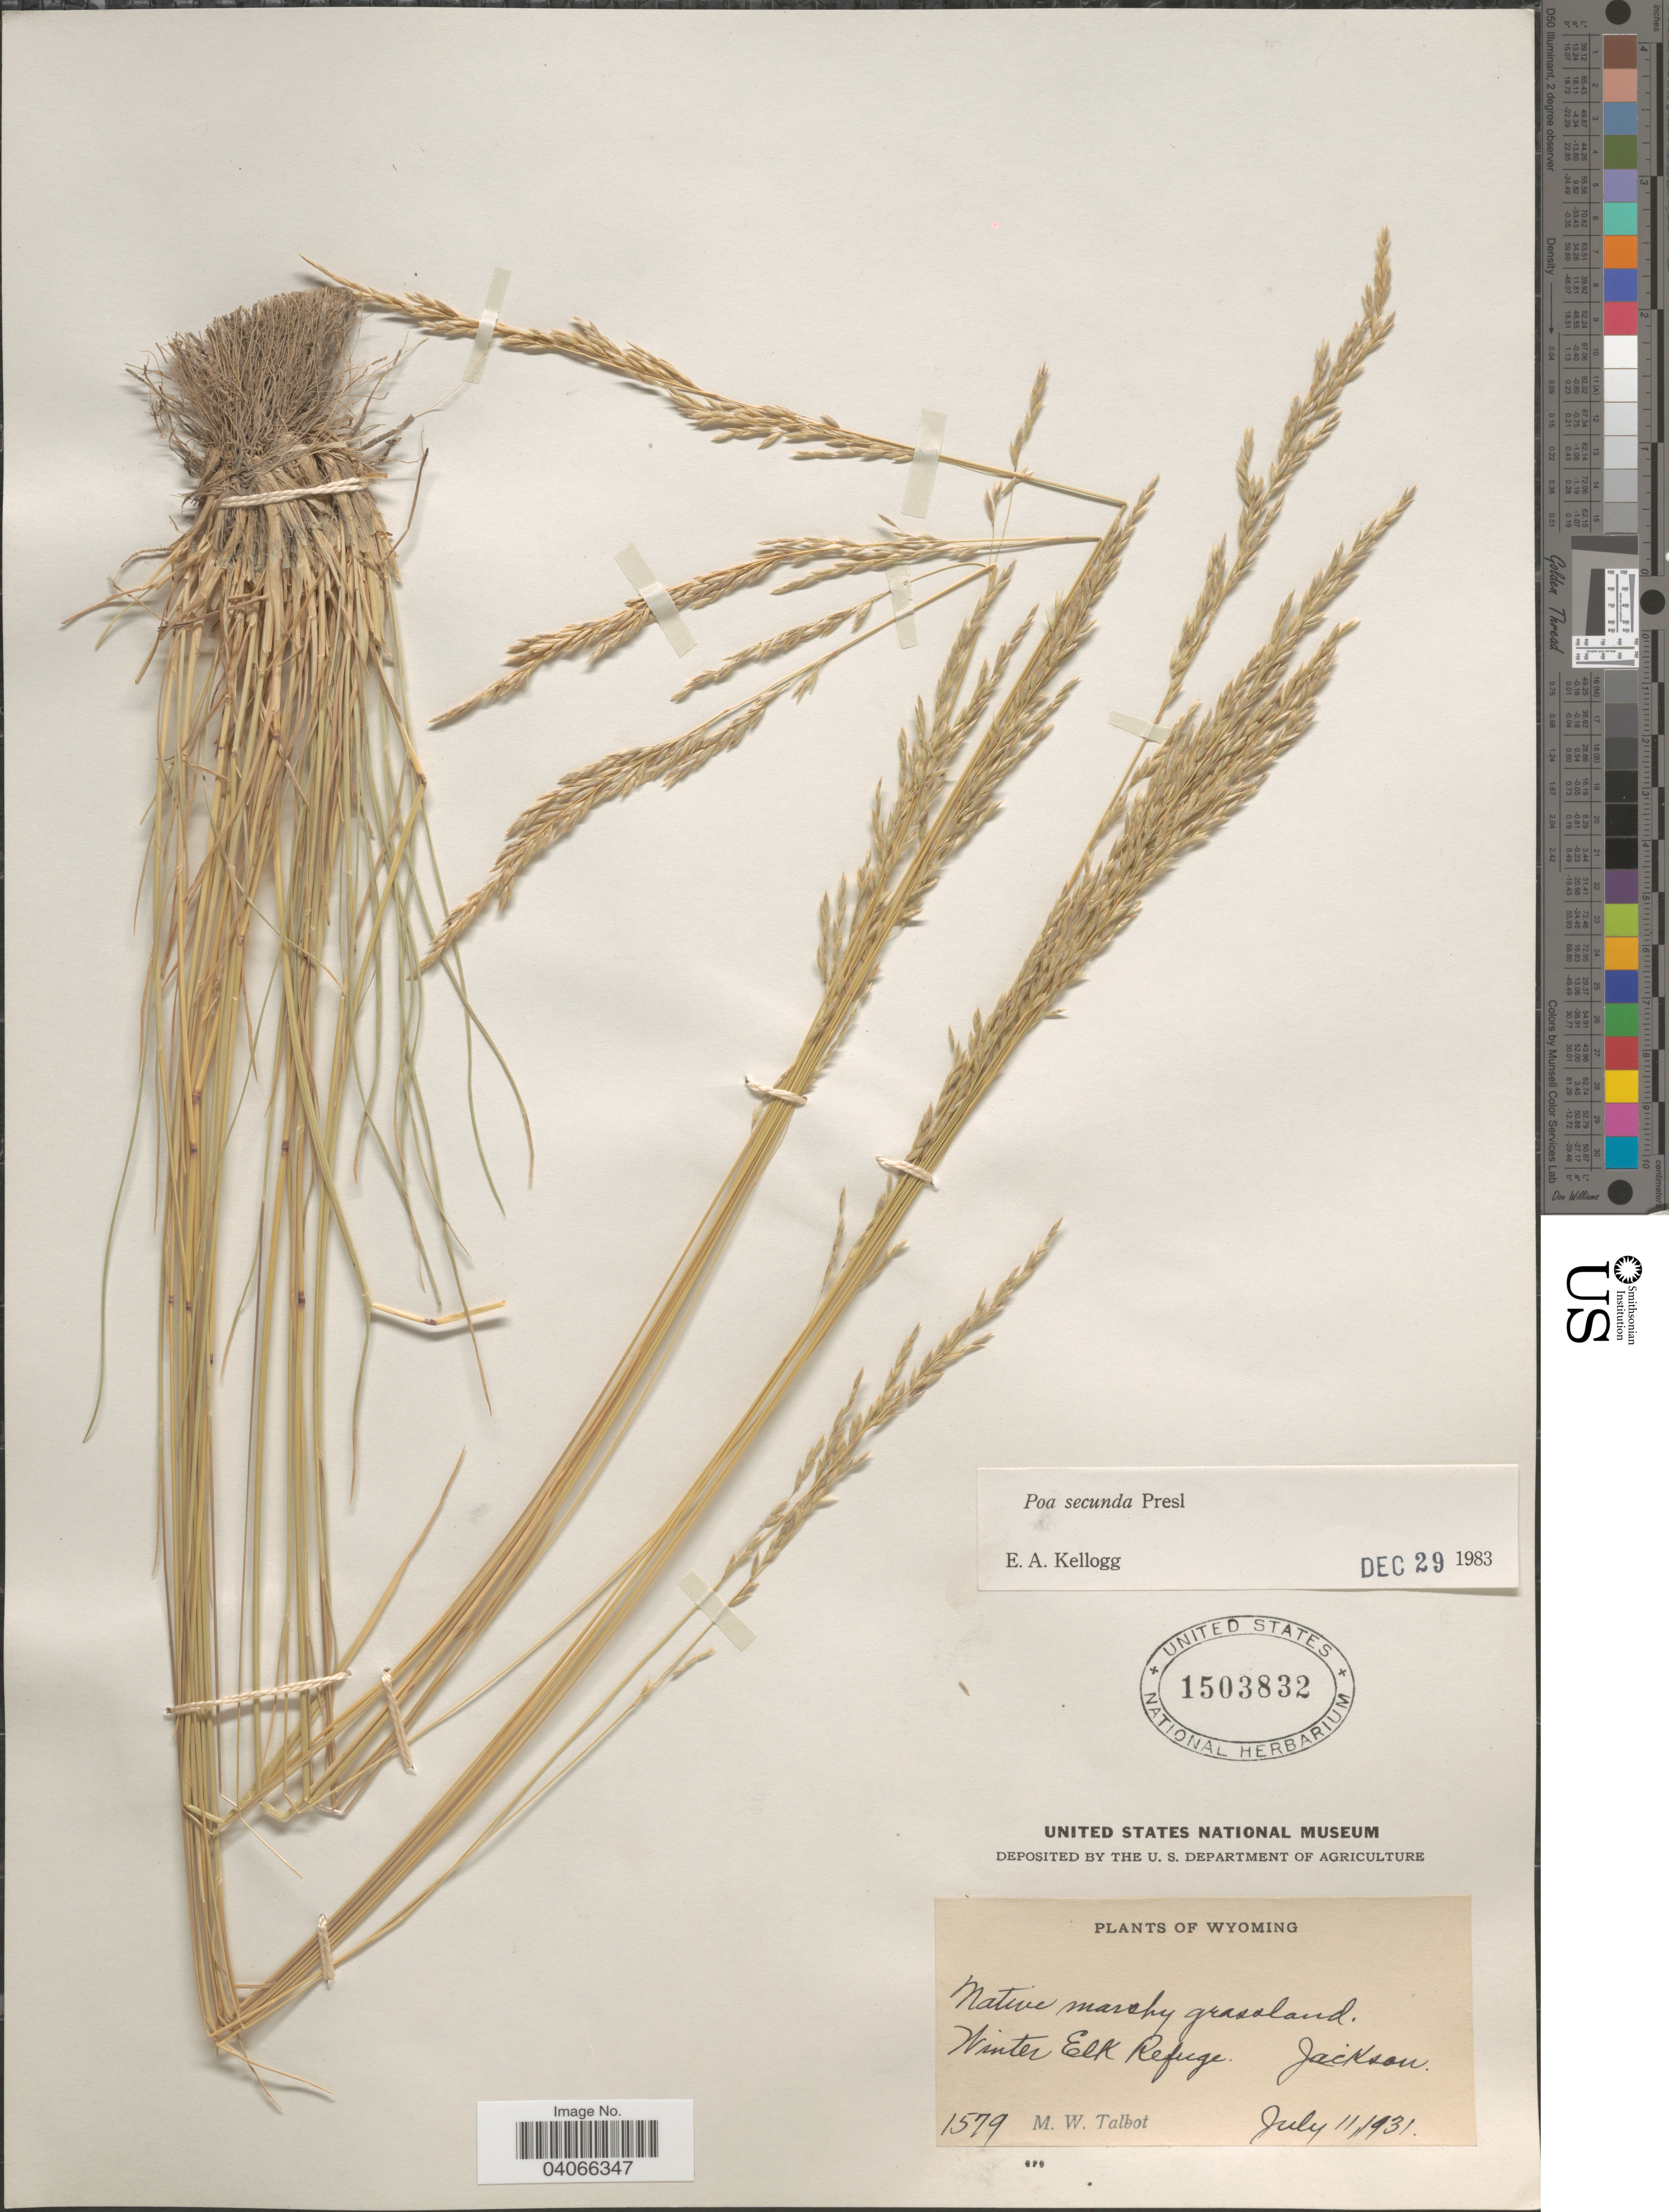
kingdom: Plantae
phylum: Tracheophyta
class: Liliopsida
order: Poales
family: Poaceae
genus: Poa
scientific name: Poa secunda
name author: J. Presl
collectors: M. Talbot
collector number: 1579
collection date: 1931-07-11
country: United States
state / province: Wyoming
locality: Winter Elk Refuge. Jackson.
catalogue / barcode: US 1503832